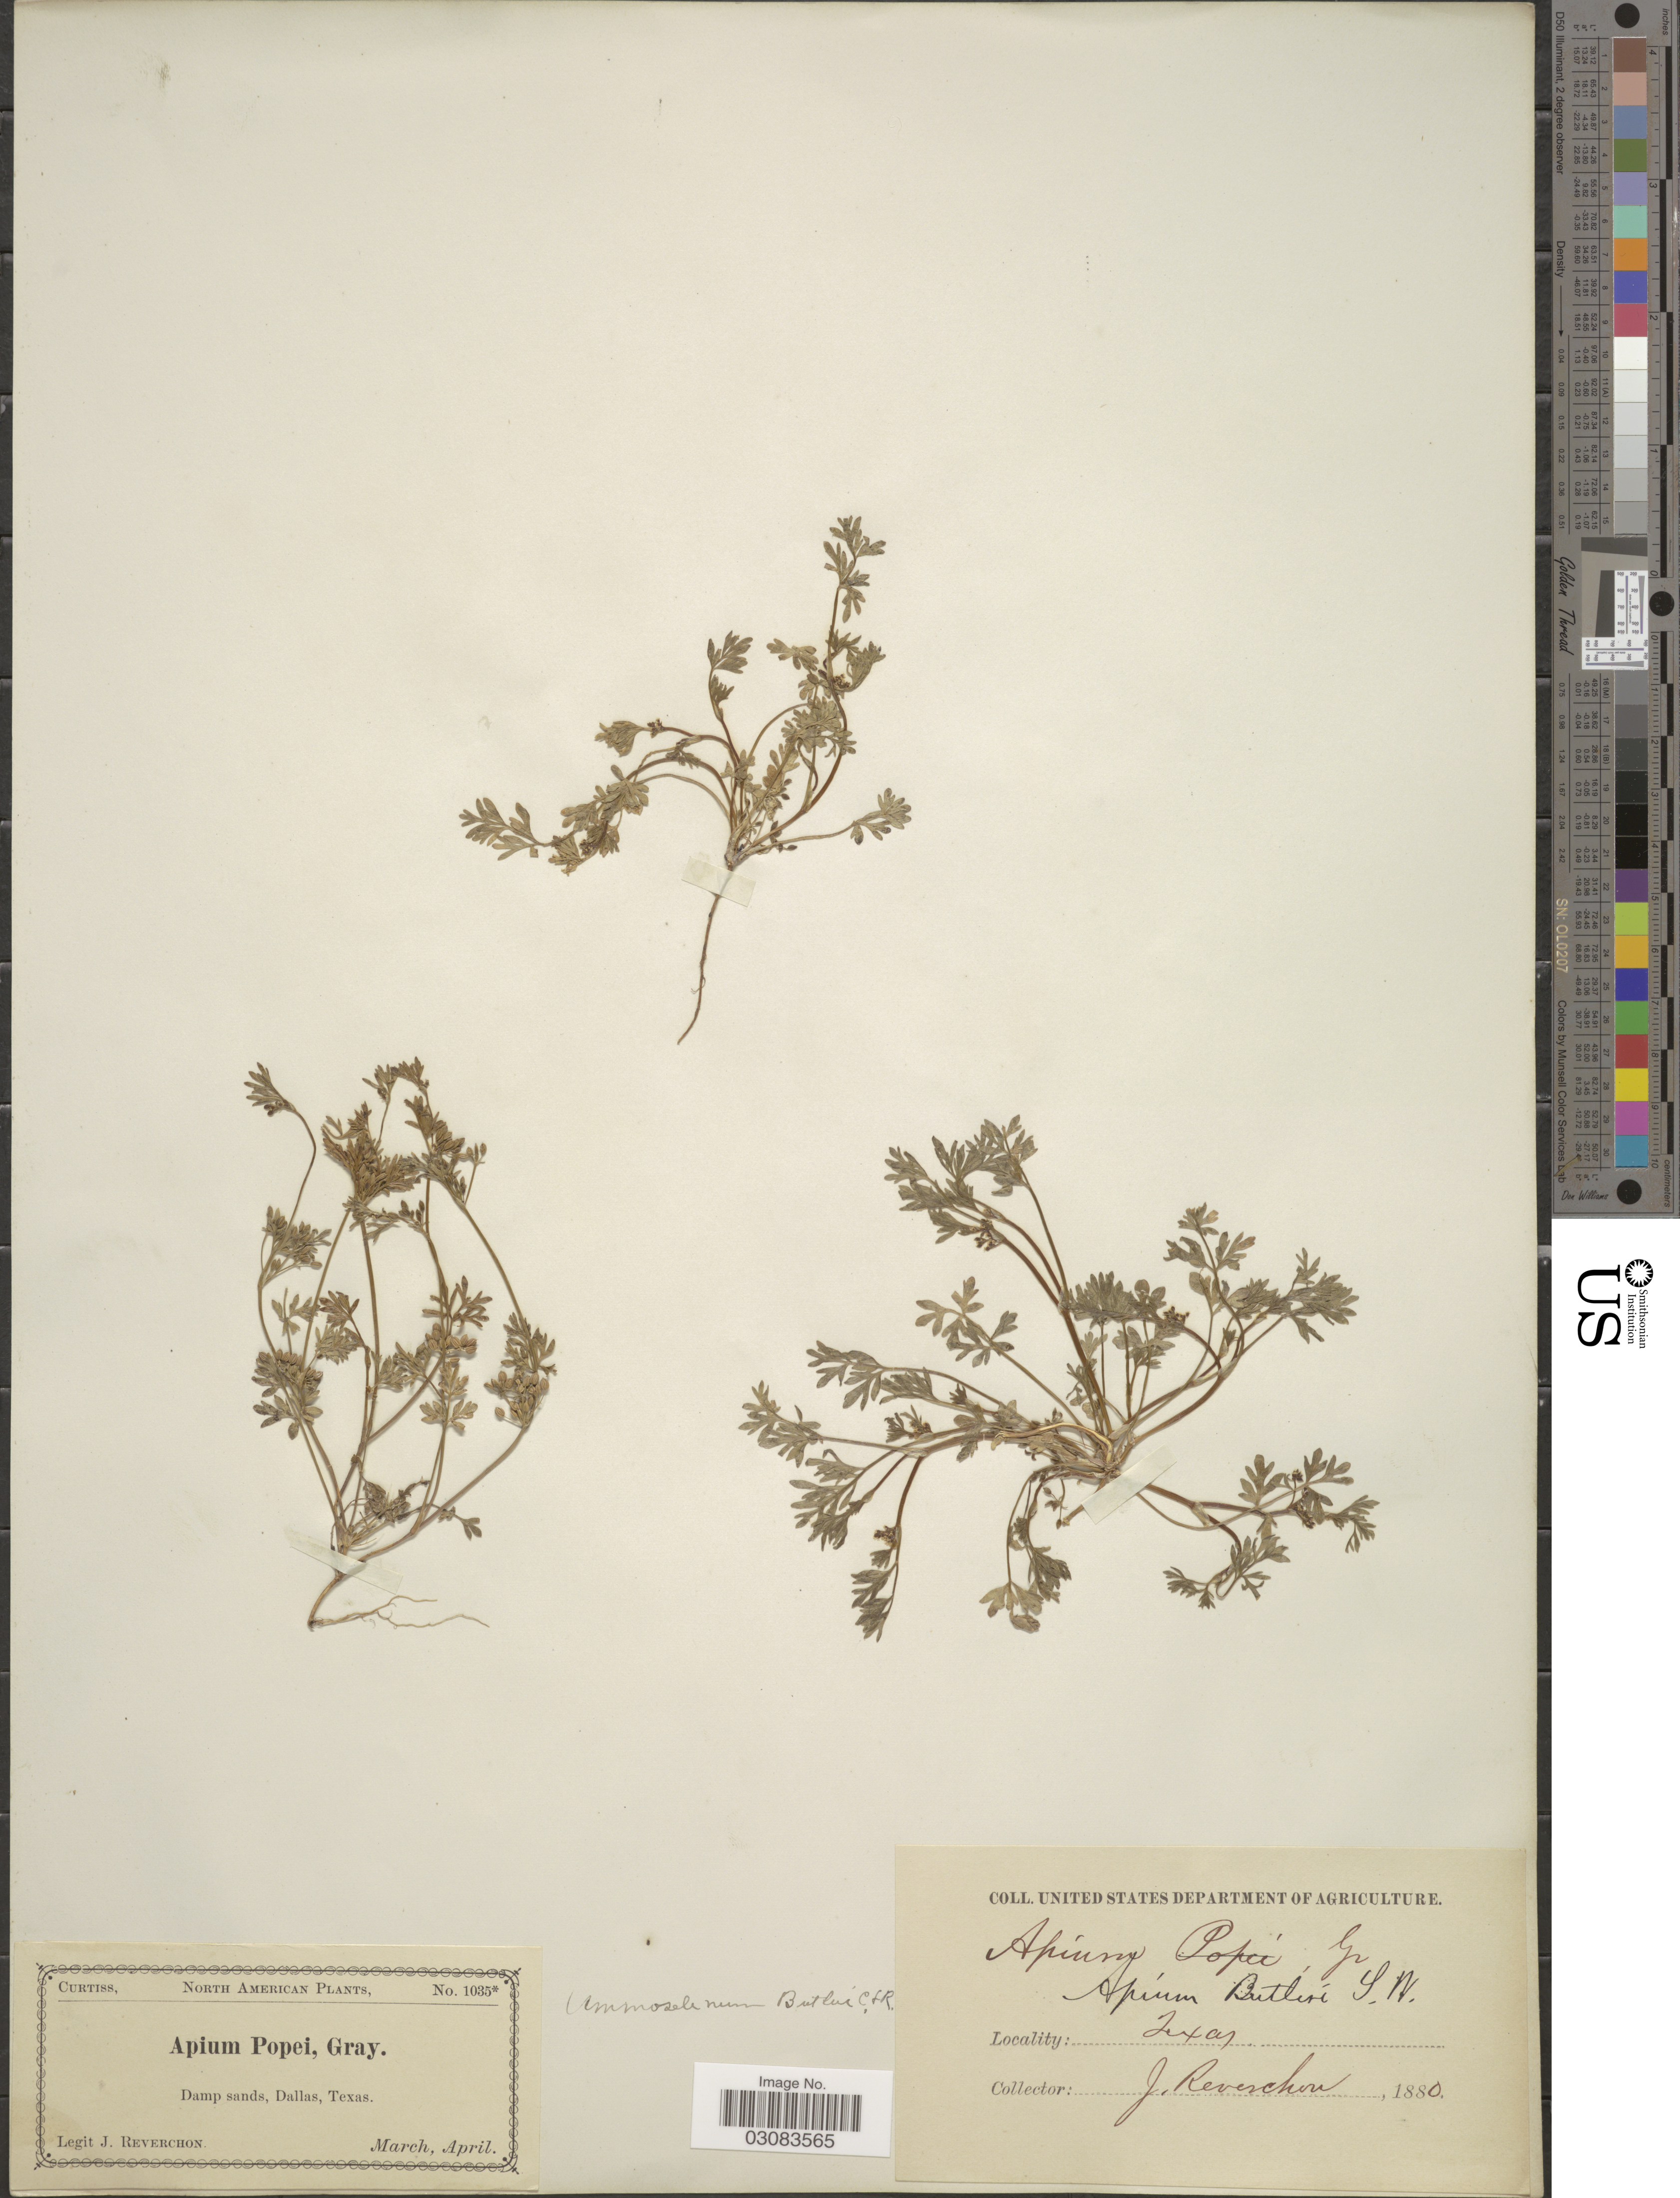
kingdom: Plantae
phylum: Tracheophyta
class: Magnoliopsida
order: Apiales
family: Apiaceae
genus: Ammoselinum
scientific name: Ammoselinum butleri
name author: (Engl.) J.M. Coult. & Rose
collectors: J. Reverchon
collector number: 1035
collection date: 1880-03/1880-04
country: United States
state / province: Texas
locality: Damp sands, Dallas.